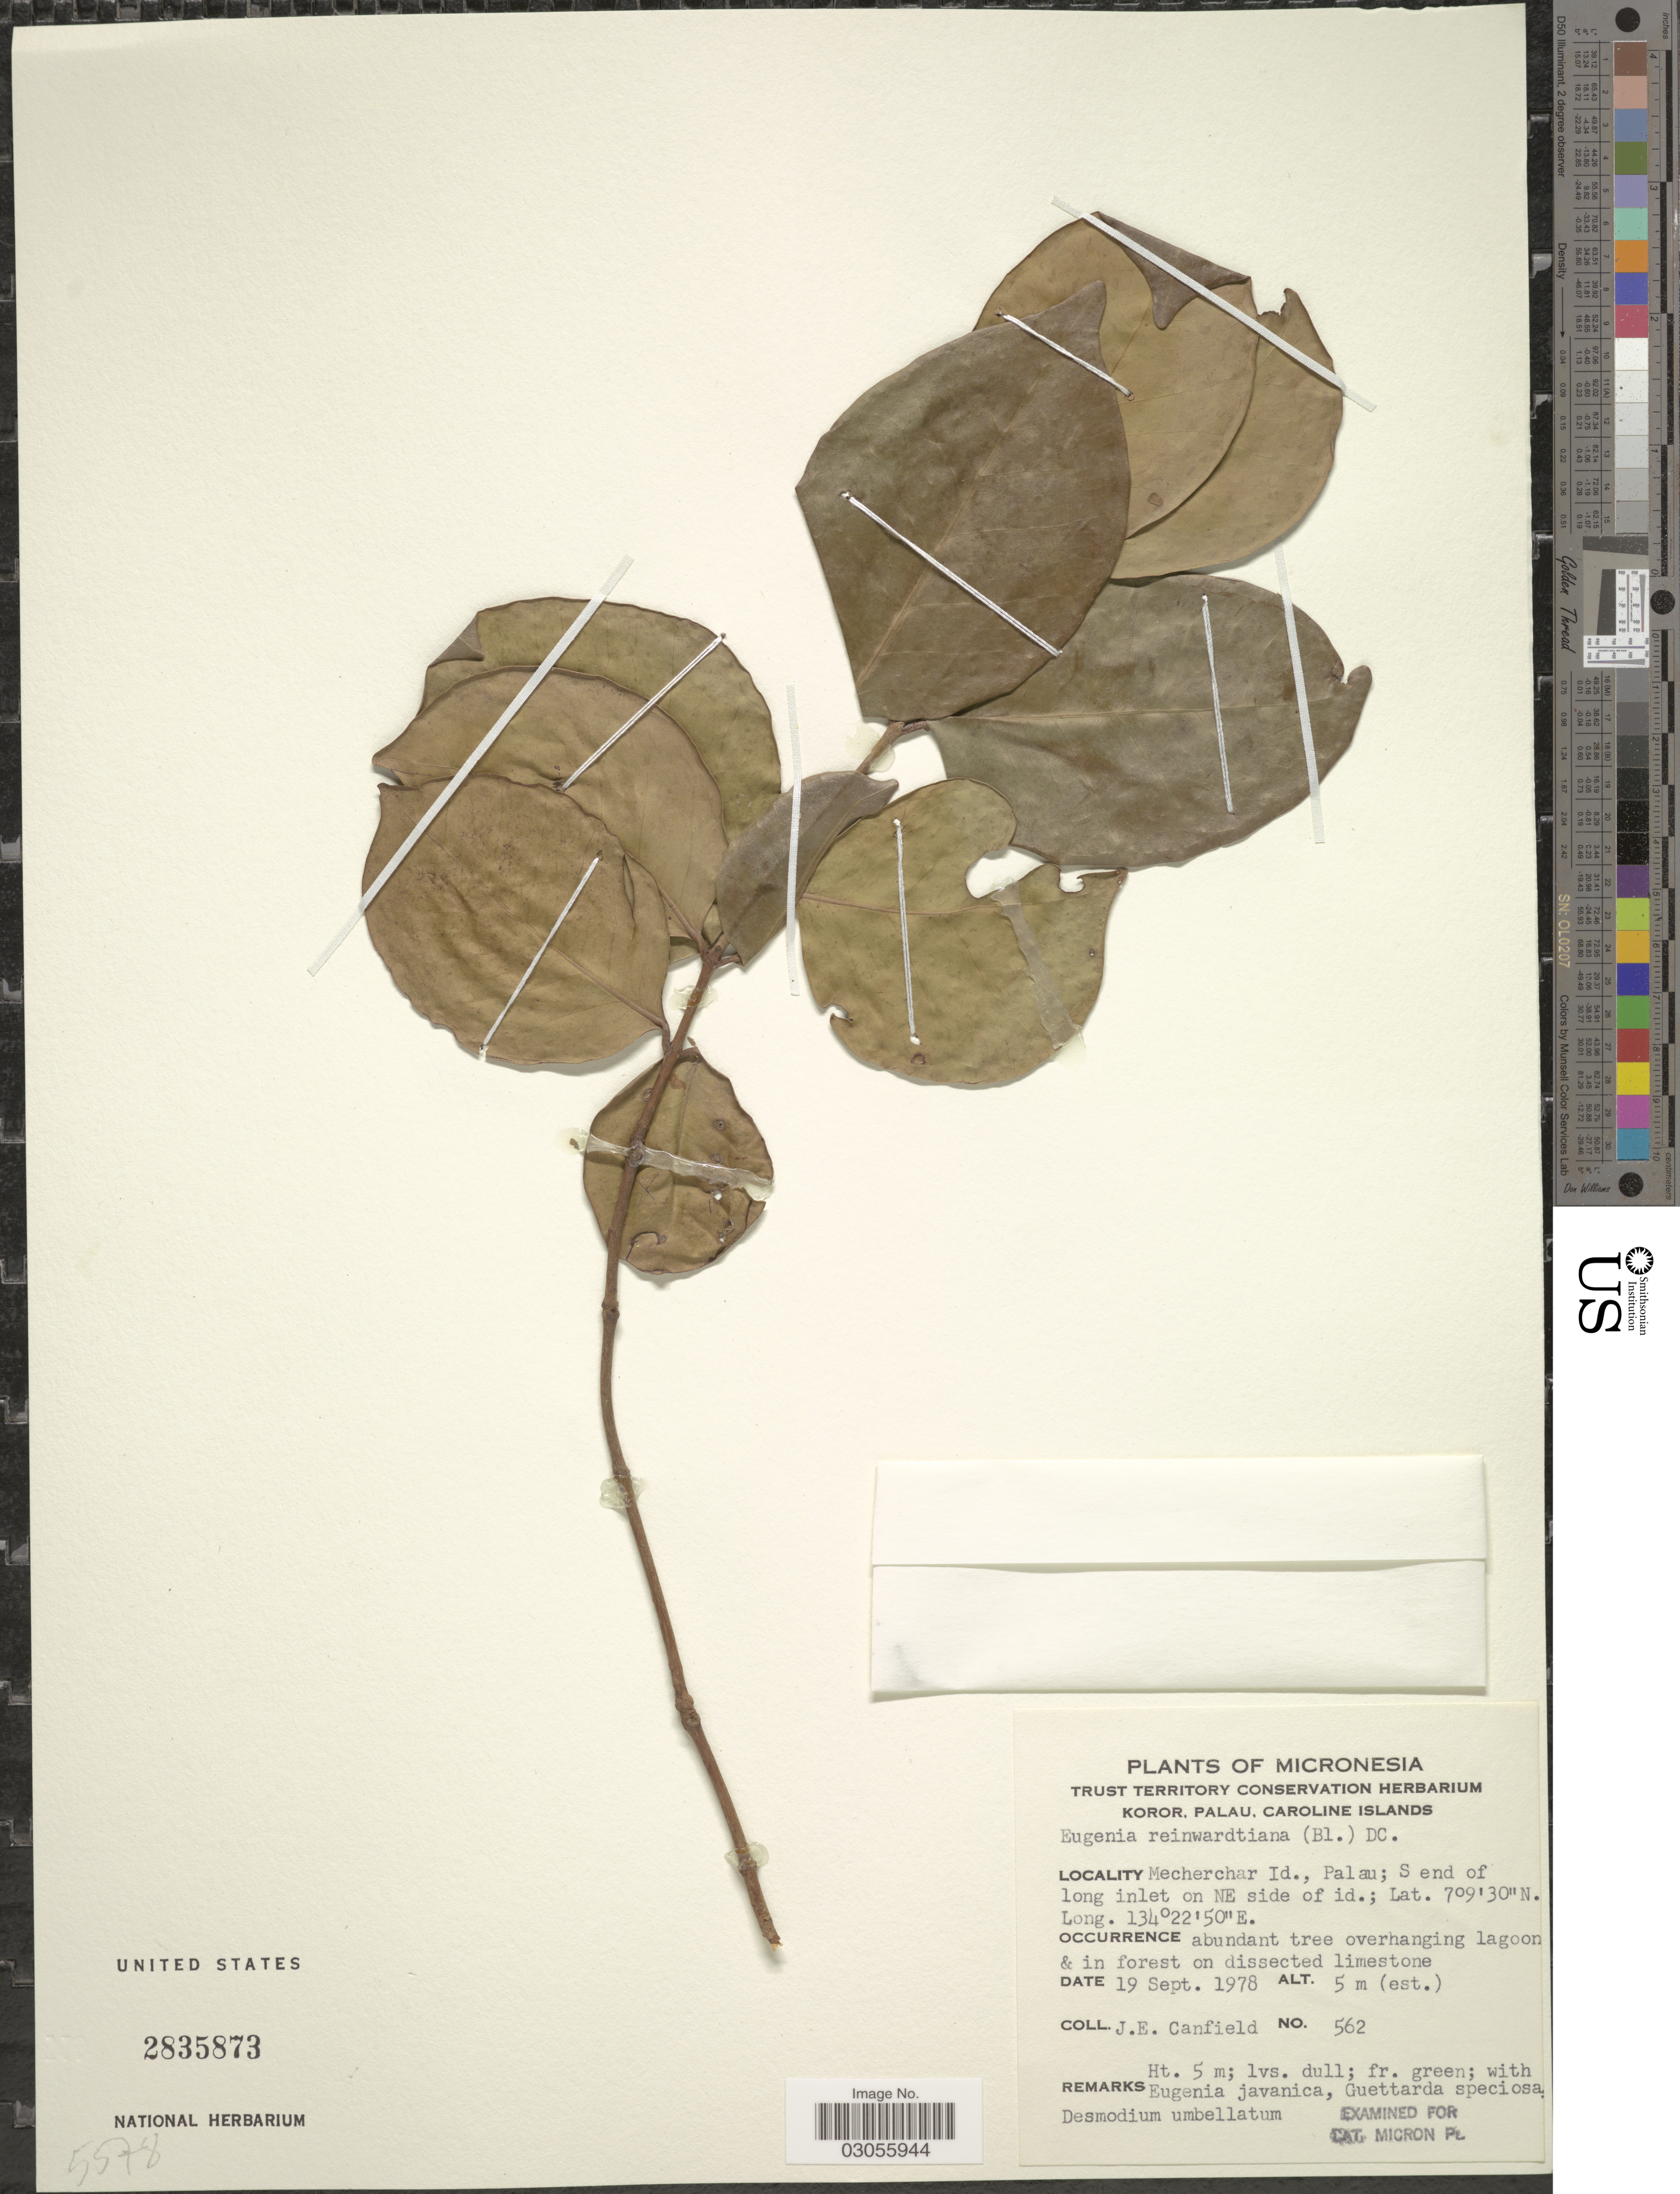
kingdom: Plantae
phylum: Tracheophyta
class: Magnoliopsida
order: Myrtales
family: Myrtaceae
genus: Eugenia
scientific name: Eugenia reinwardtiana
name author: (Blume) DC.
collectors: J. E. Canfield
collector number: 562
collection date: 1978-09-19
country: Palau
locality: Micronesia. Mecherchar Id., Palau; S end of long inlet on NE side of id.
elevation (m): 5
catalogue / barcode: US 2835873